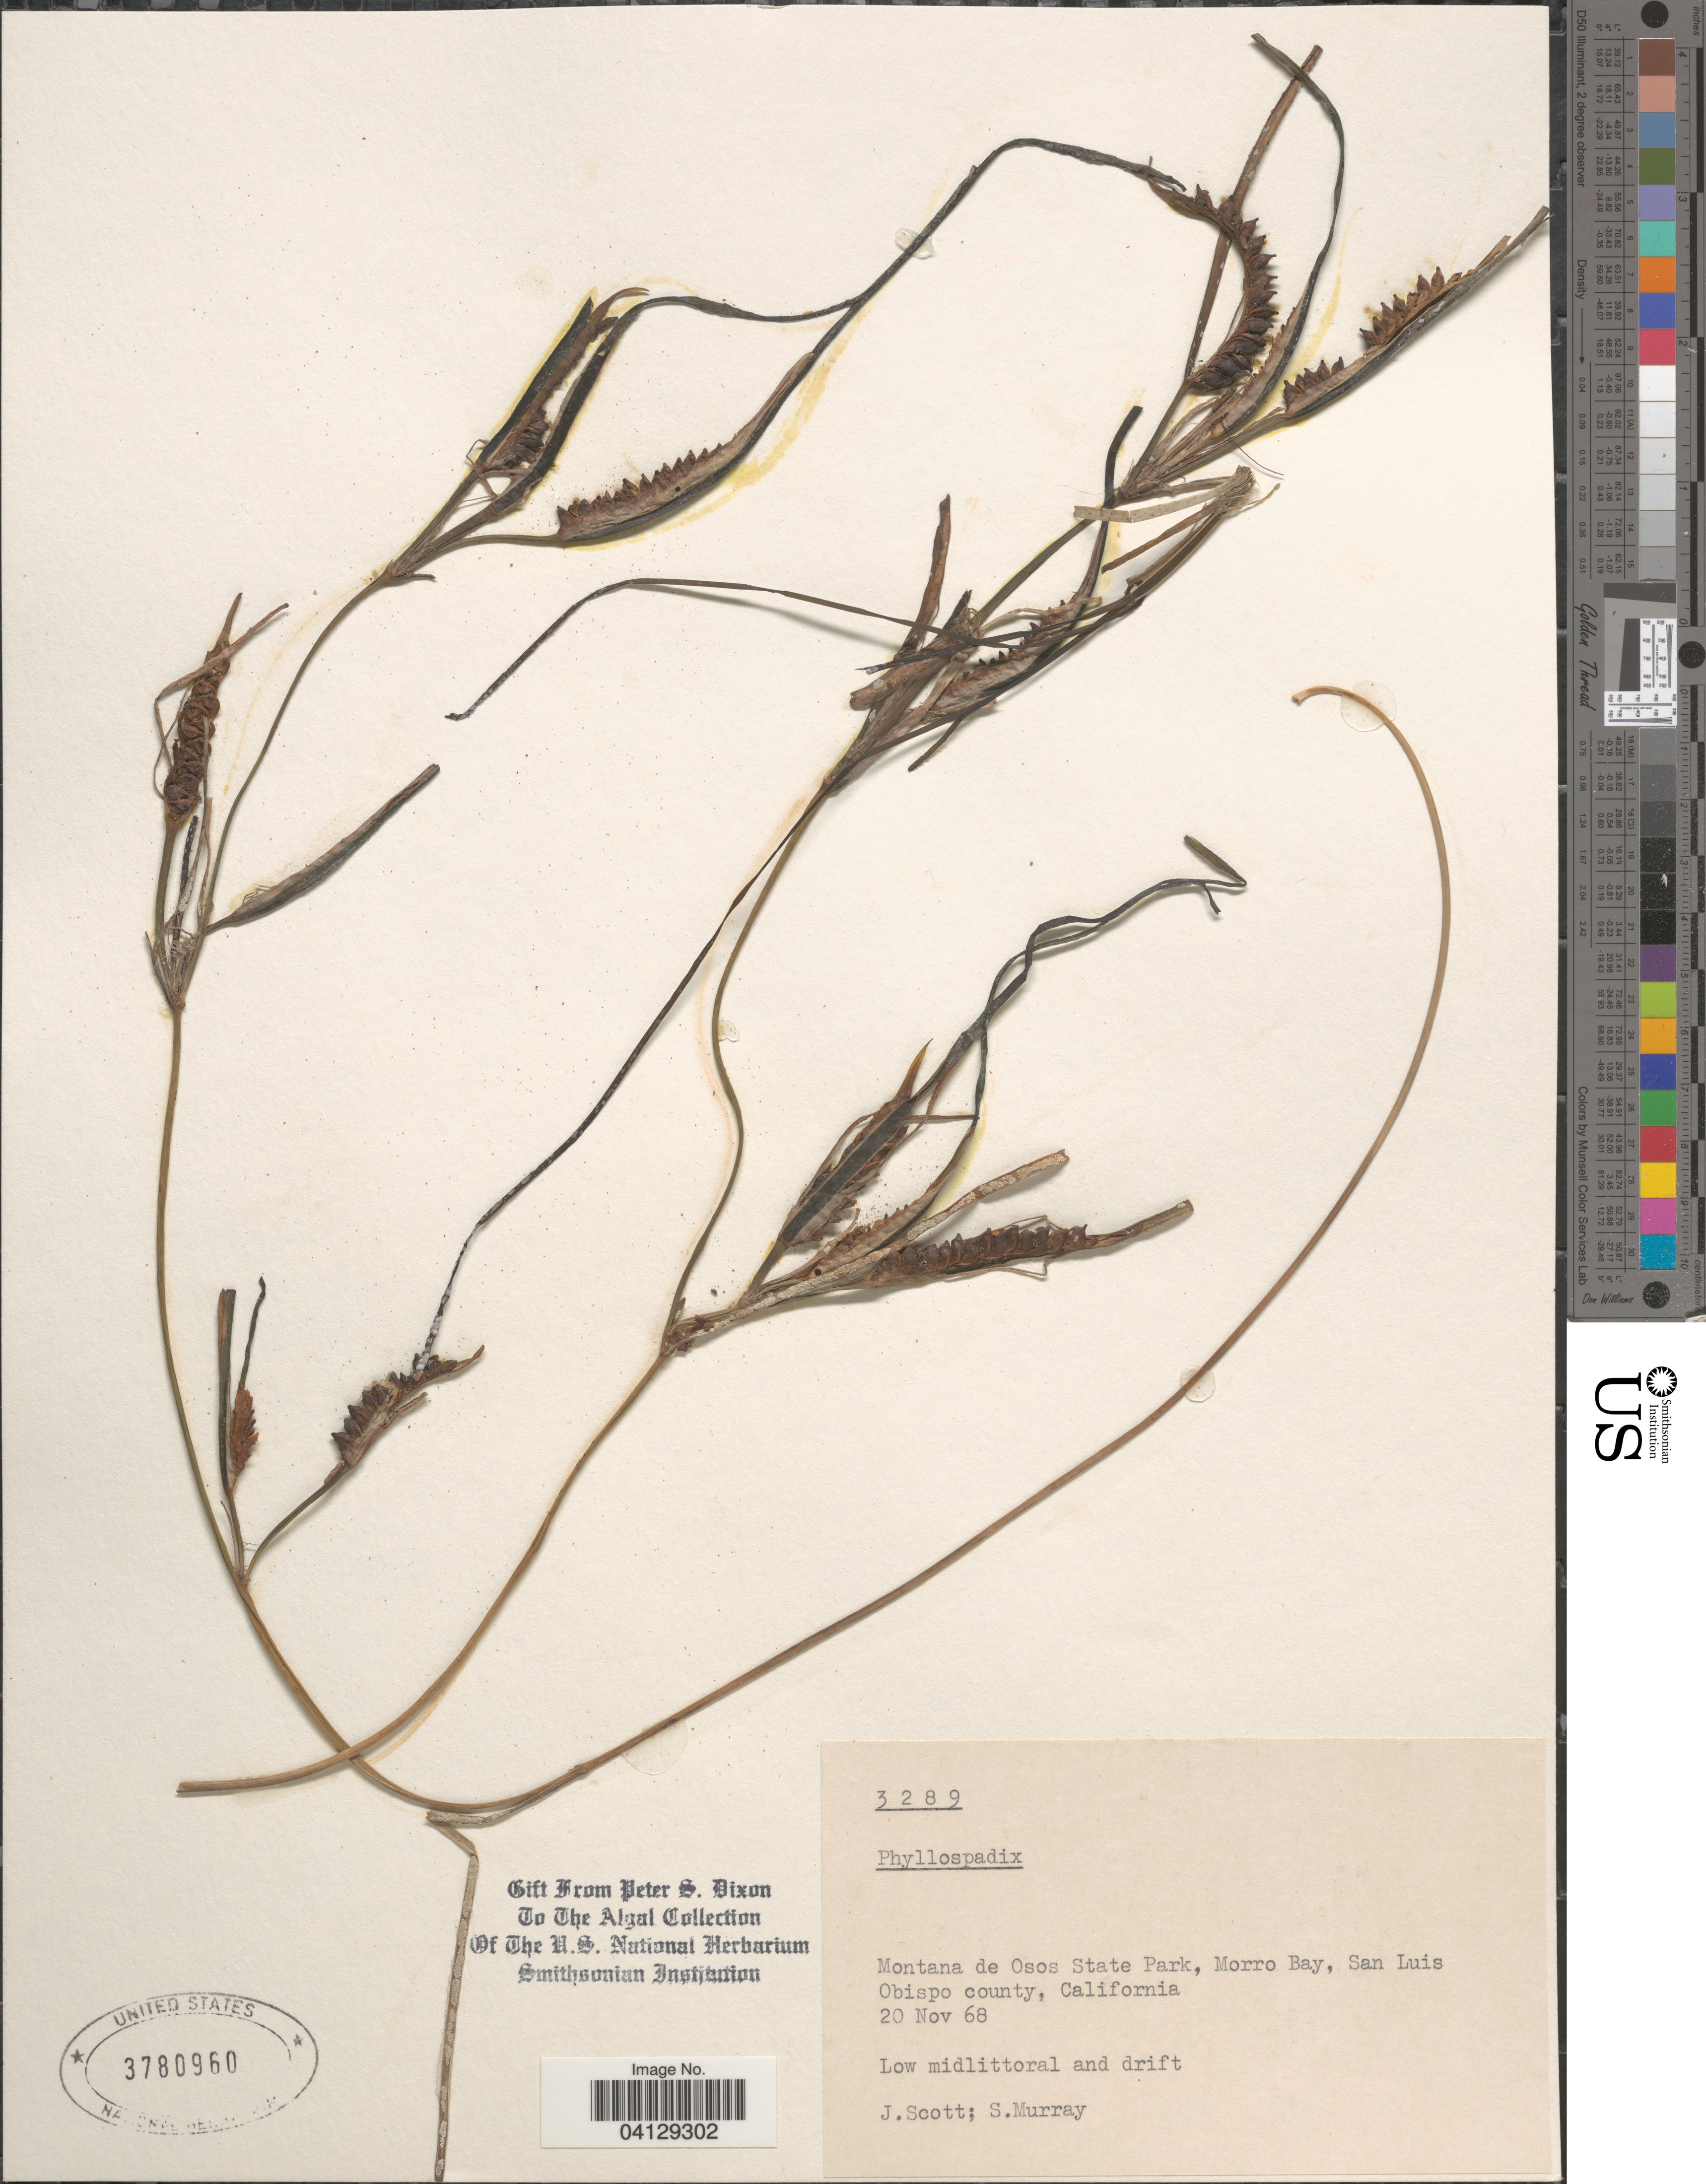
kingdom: Plantae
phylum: Tracheophyta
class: Liliopsida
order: Alismatales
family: Zosteraceae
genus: Phyllospadix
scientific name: Phyllospadix sp.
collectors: J. Scott & S. Murray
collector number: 3289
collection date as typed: Transcribed d/m/y: 20/11/68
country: United States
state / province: California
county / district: San Luis Obispo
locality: Montana de Osos State Park, Morro Bay, San Luis Obispo county.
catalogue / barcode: US 3780960